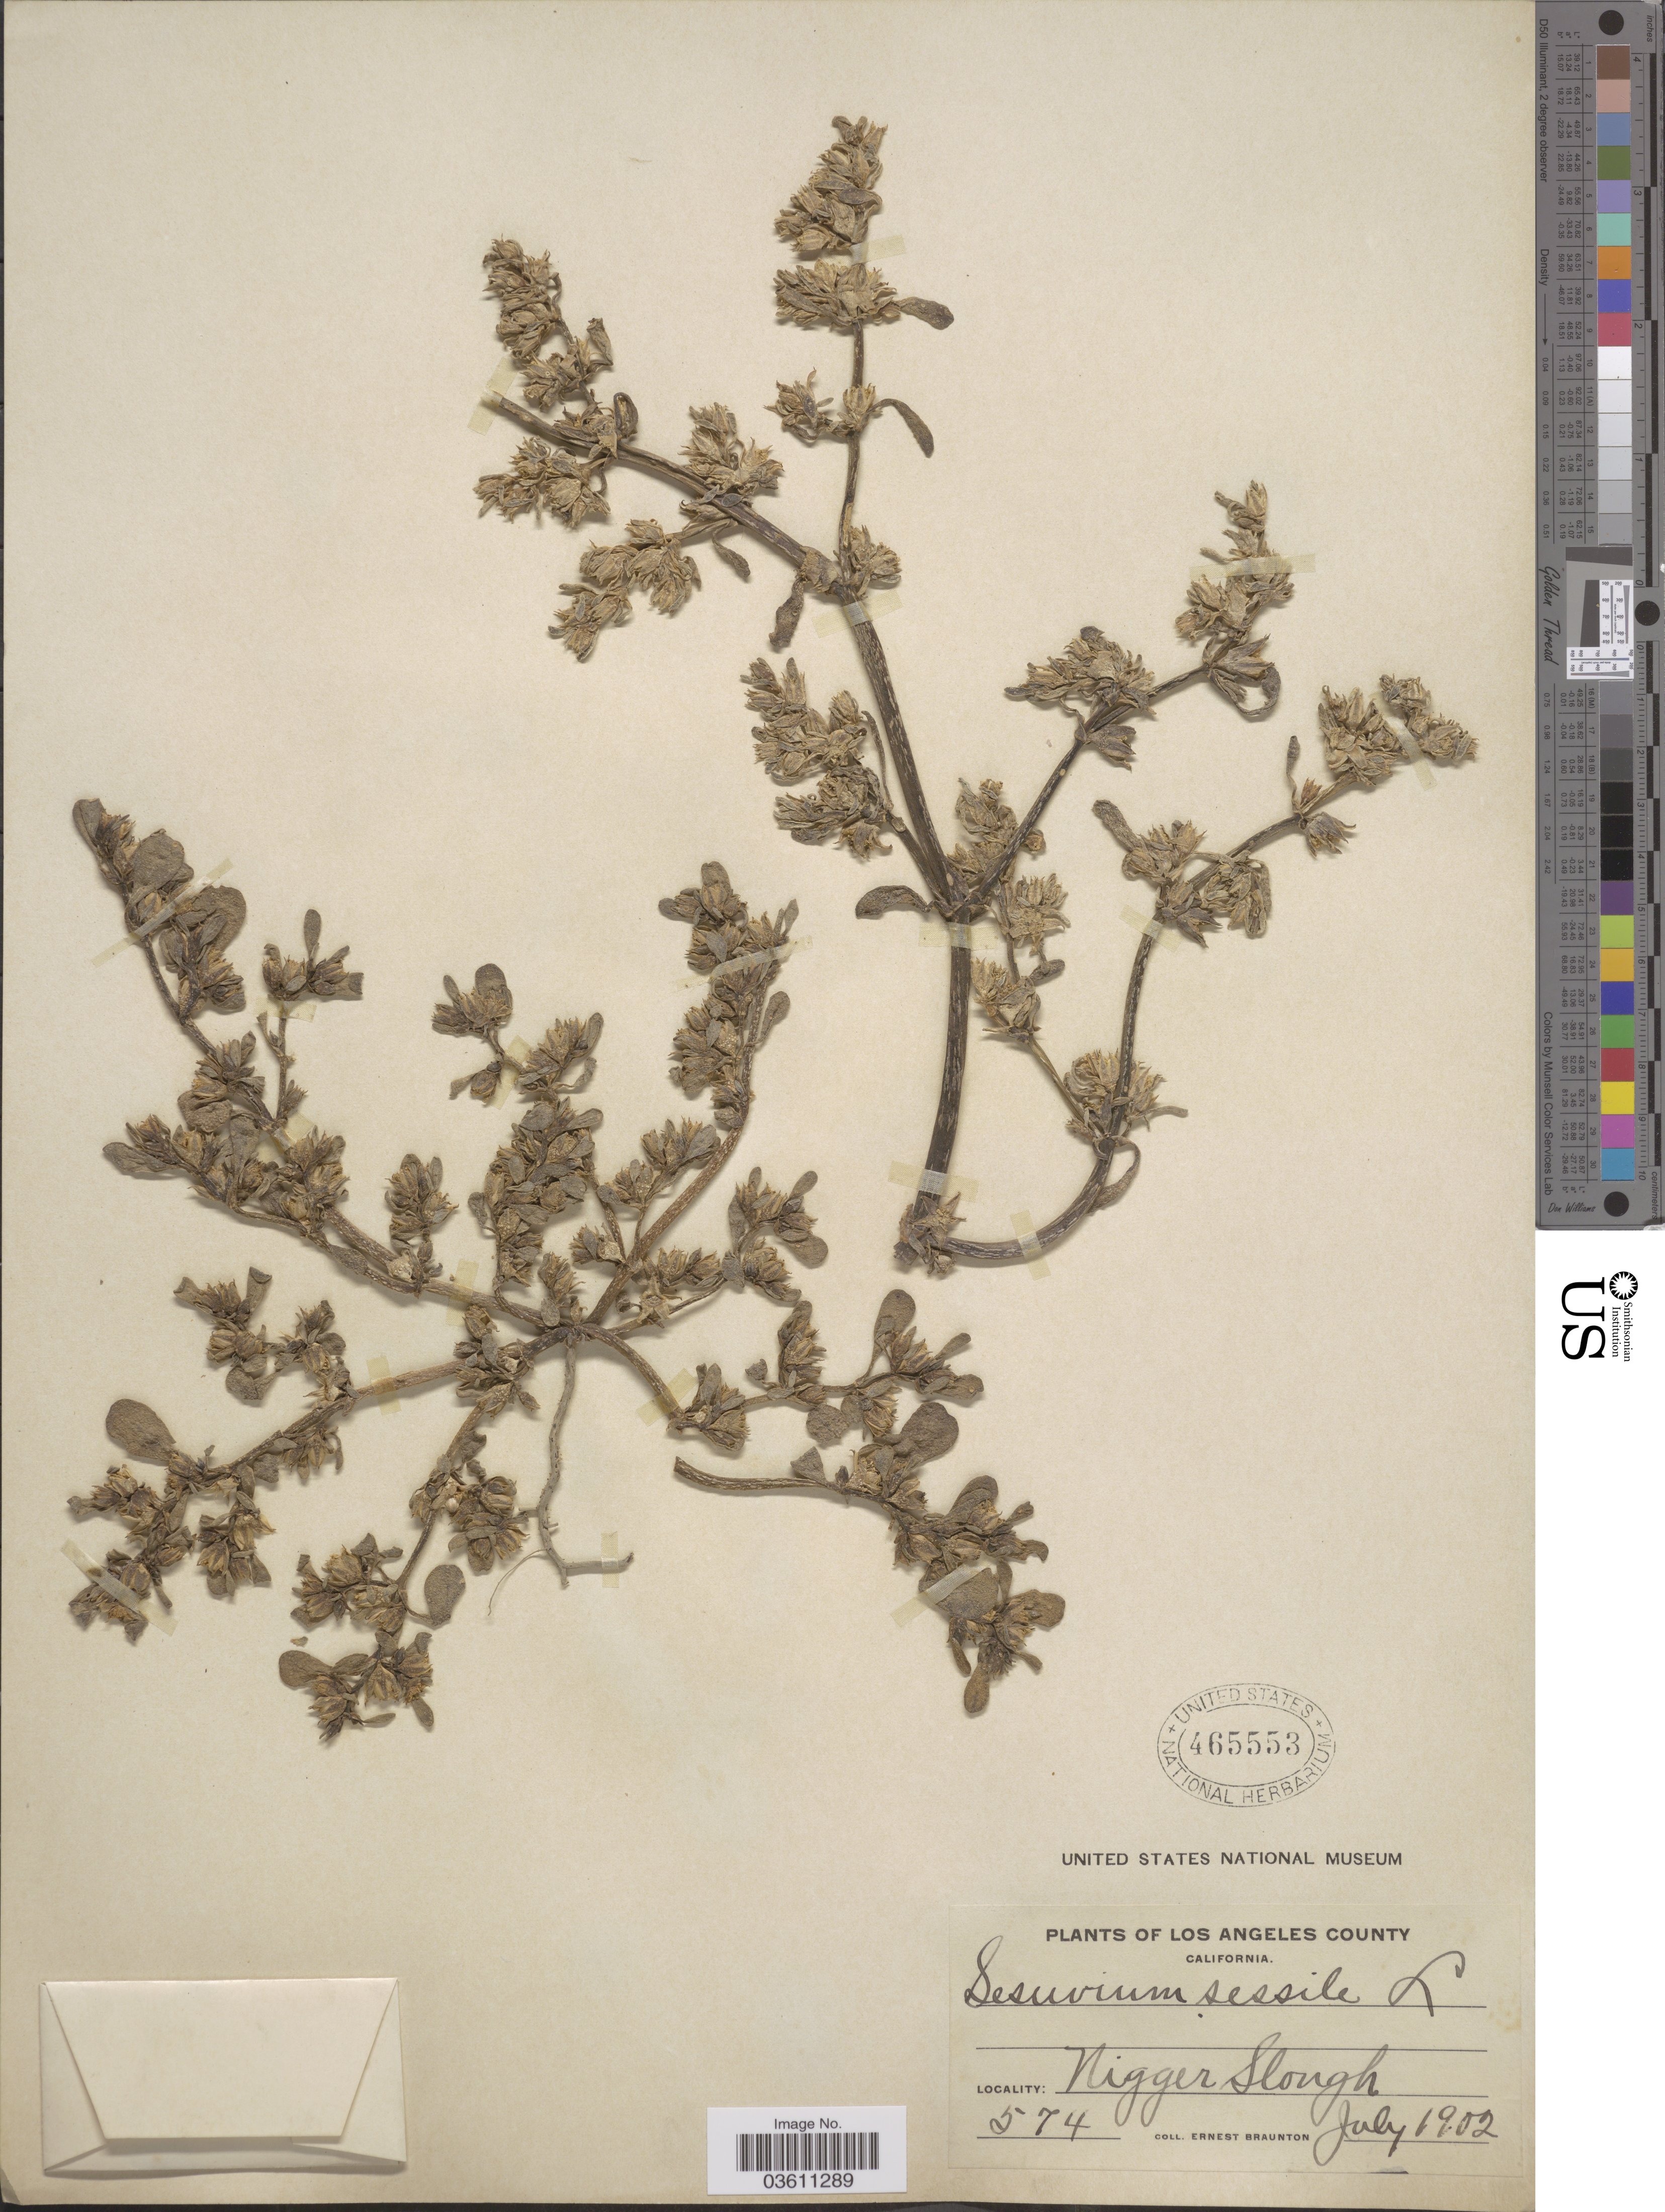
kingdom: Plantae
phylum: Tracheophyta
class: Magnoliopsida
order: Caryophyllales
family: Aizoaceae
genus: Sesuvium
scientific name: Sesuvium revolutifolium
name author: Ortega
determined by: Strong, Mark T., (BOT), Smithsonian Institution - National Museum of Natural History (UNITED STATES)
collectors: E. Braunton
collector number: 574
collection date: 1902-07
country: United States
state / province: California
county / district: Los Angeles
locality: Los Angeles County. Nigger Slough.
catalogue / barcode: US 465553